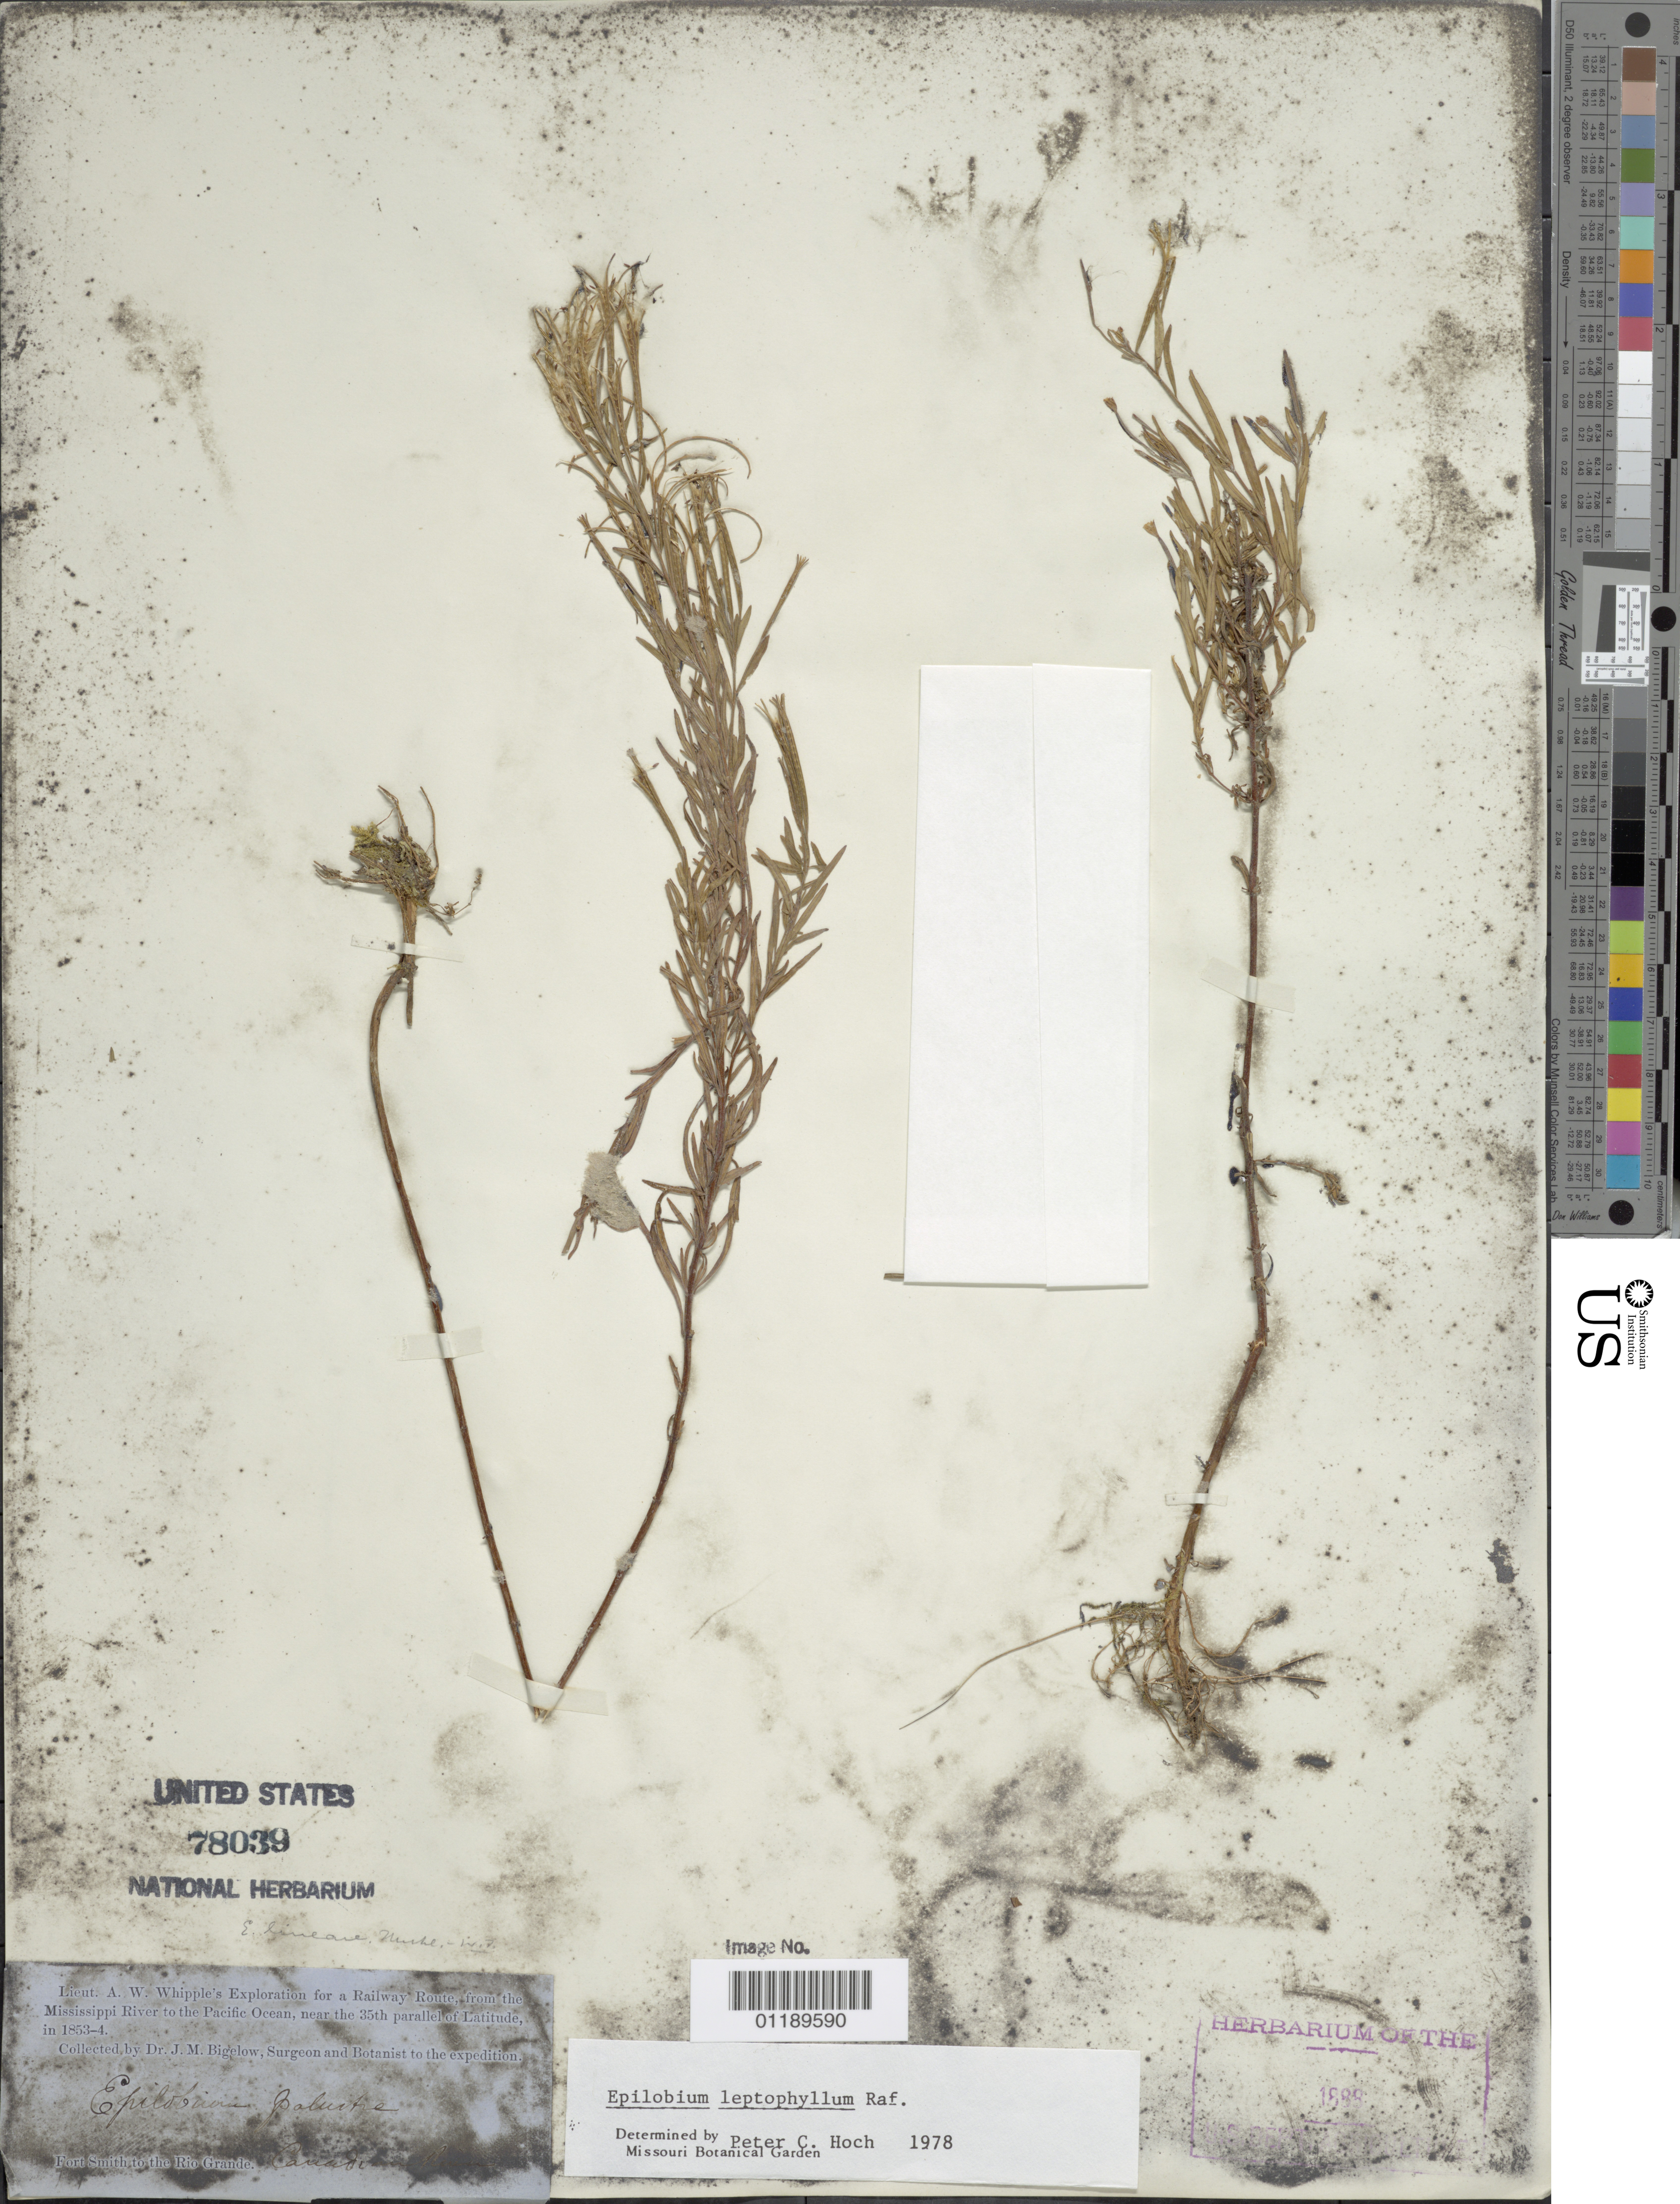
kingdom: Plantae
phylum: Tracheophyta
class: Magnoliopsida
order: Myrtales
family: Onagraceae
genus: Epilobium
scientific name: Epilobium leptophyllum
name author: Raf.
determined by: Hoch, P. C.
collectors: J. M. Bigelow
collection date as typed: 1853 to -- --- 1854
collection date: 1853/1854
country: United States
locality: Fort Smith to Rio Grande, Canadian River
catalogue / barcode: US 78039